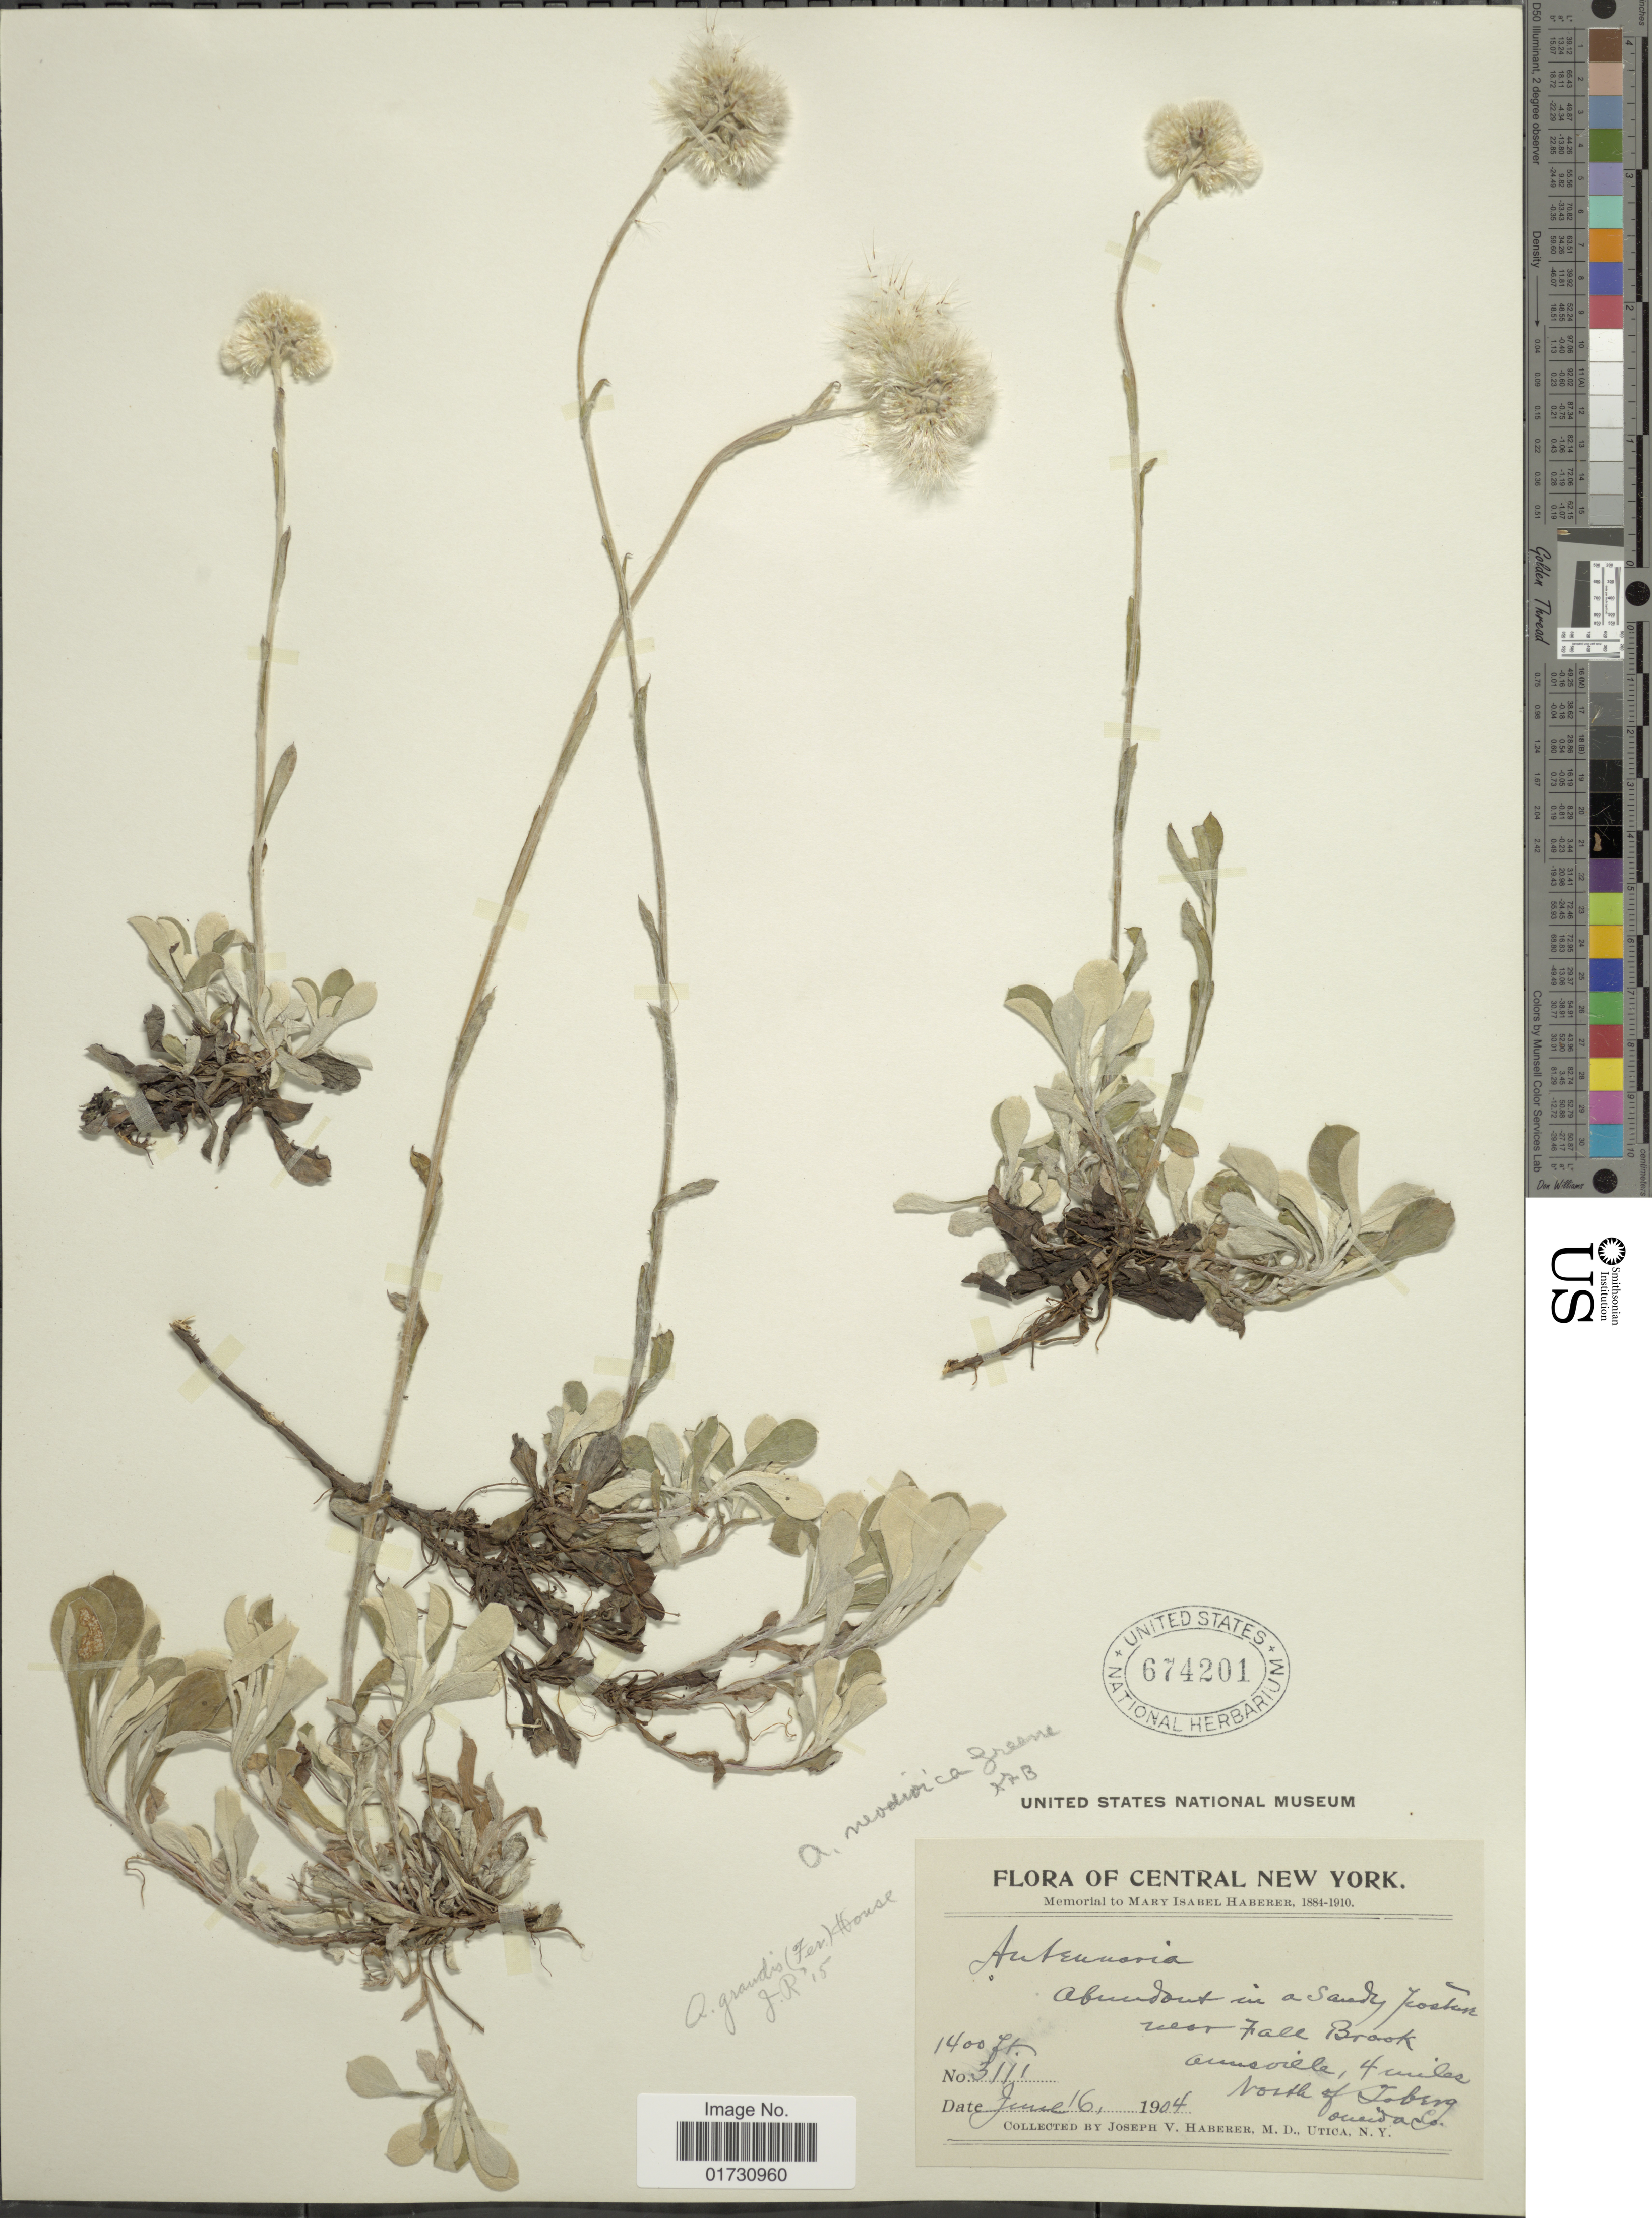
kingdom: Plantae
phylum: Tracheophyta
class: Magnoliopsida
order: Asterales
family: Asteraceae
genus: Antennaria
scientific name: Antennaria grandis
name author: (Fernald) House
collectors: J. V. Haberer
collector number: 3111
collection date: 1904-06-16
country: United States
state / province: New York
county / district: Oneida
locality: Central New York, near Fall Brook, Annsville, 4 miles North of Taberg, Oneida Co.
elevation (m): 427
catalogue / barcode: US 674201